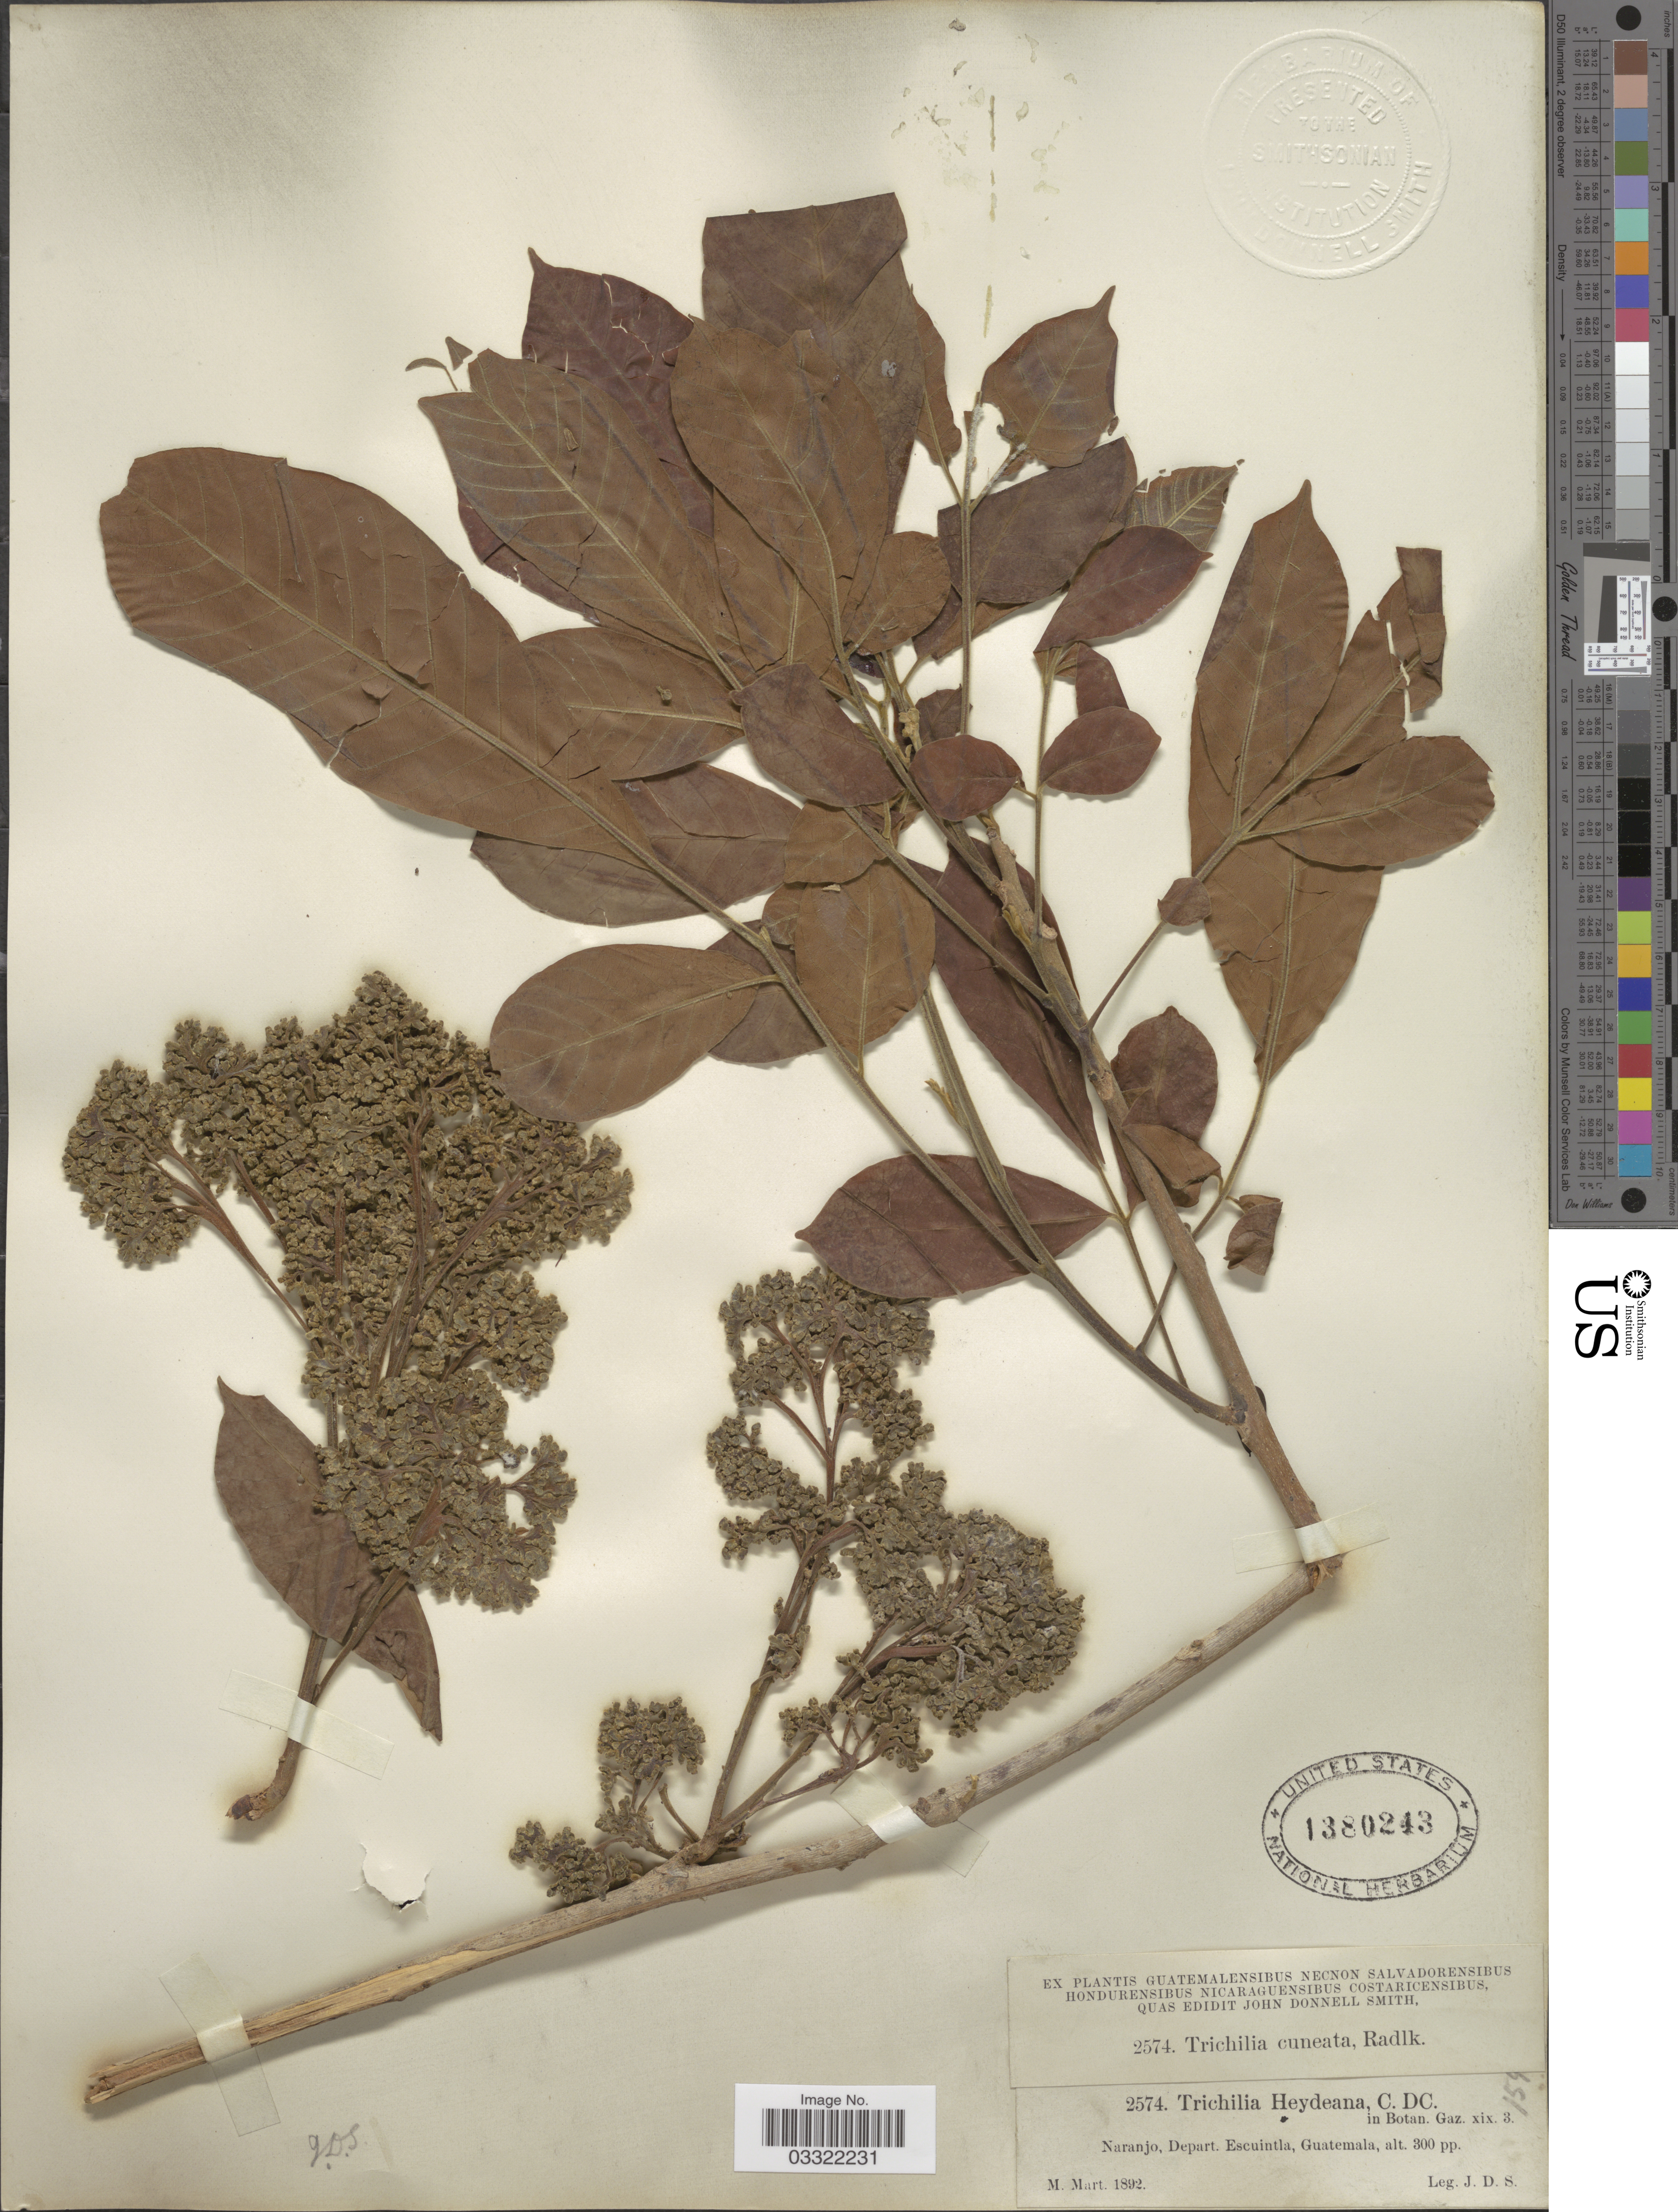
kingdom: Plantae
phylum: Tracheophyta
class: Magnoliopsida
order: Sapindales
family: Meliaceae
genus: Trichilia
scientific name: Trichilia cuneata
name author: Radlk.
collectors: J. Donnell Smith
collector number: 2574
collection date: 1892-03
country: Guatemala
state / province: Escuintla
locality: Naranjo, Depart. Escuintla.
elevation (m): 91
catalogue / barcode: US 1380243